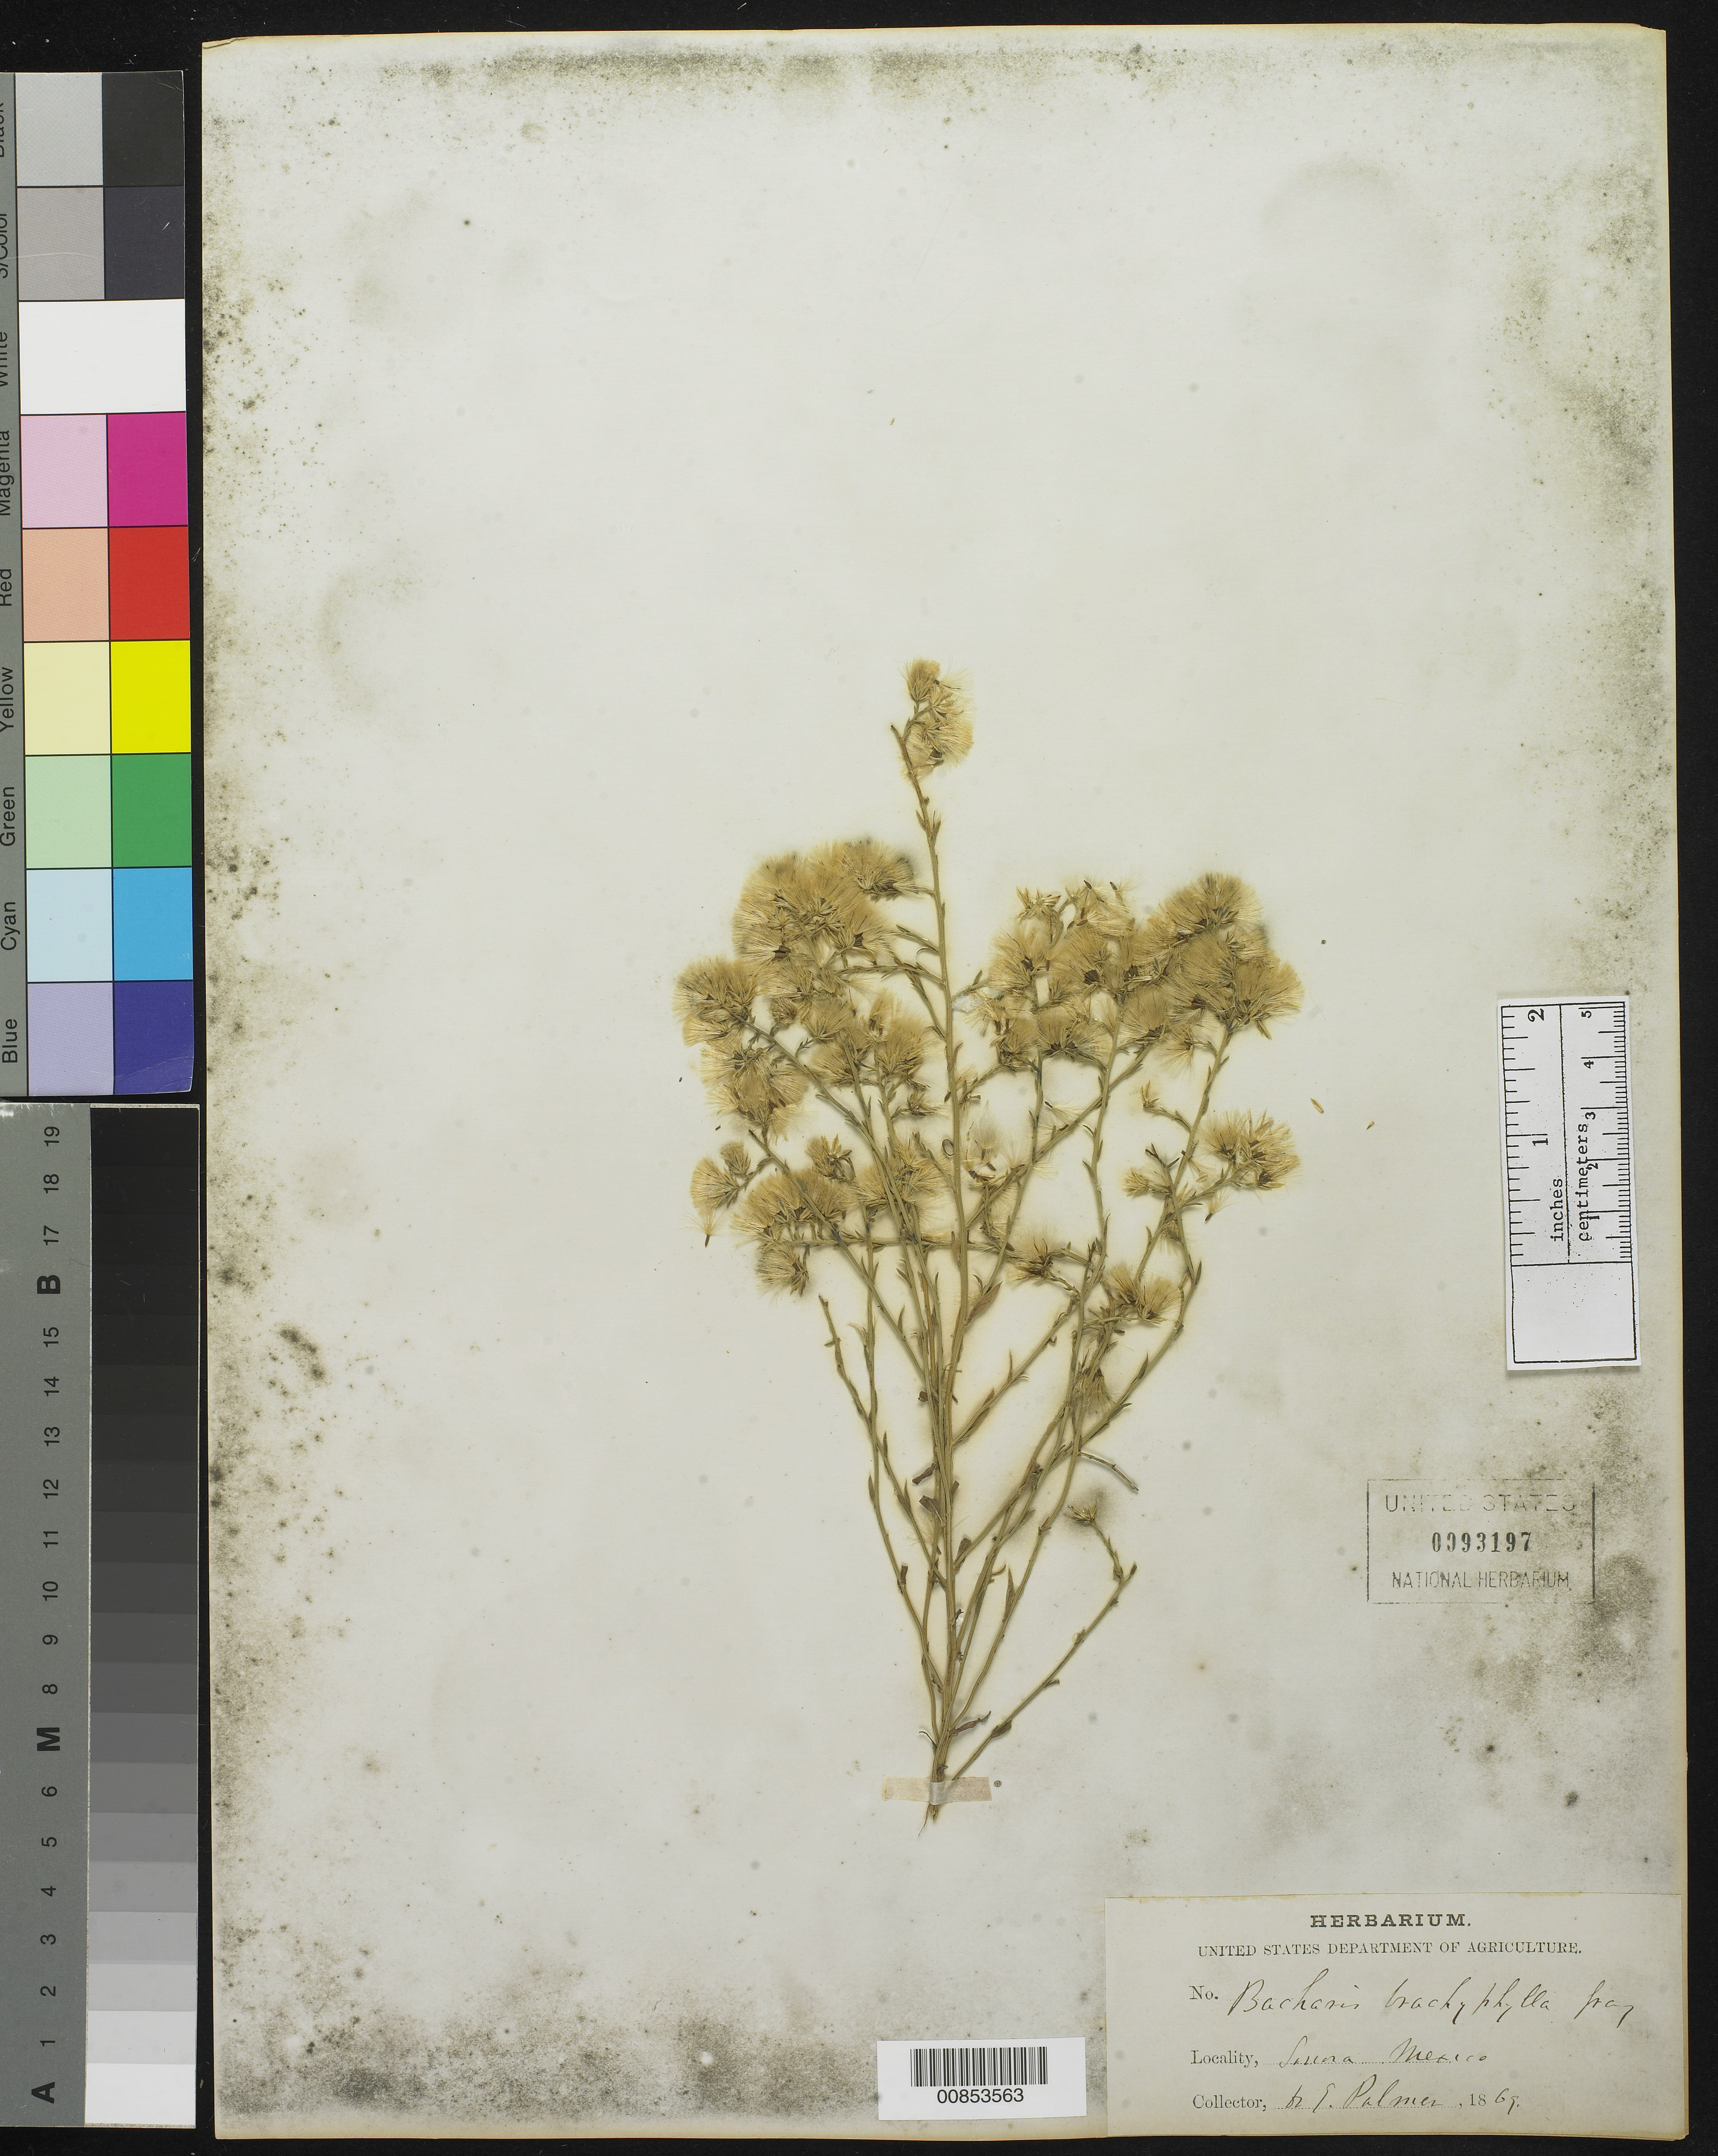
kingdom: Plantae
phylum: Tracheophyta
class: Magnoliopsida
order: Asterales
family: Asteraceae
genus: Baccharis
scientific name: Baccharis brachyphylla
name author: A. Gray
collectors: E. Palmer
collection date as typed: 1869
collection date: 1869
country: Mexico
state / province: Sonora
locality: Sonora.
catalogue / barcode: US 93197